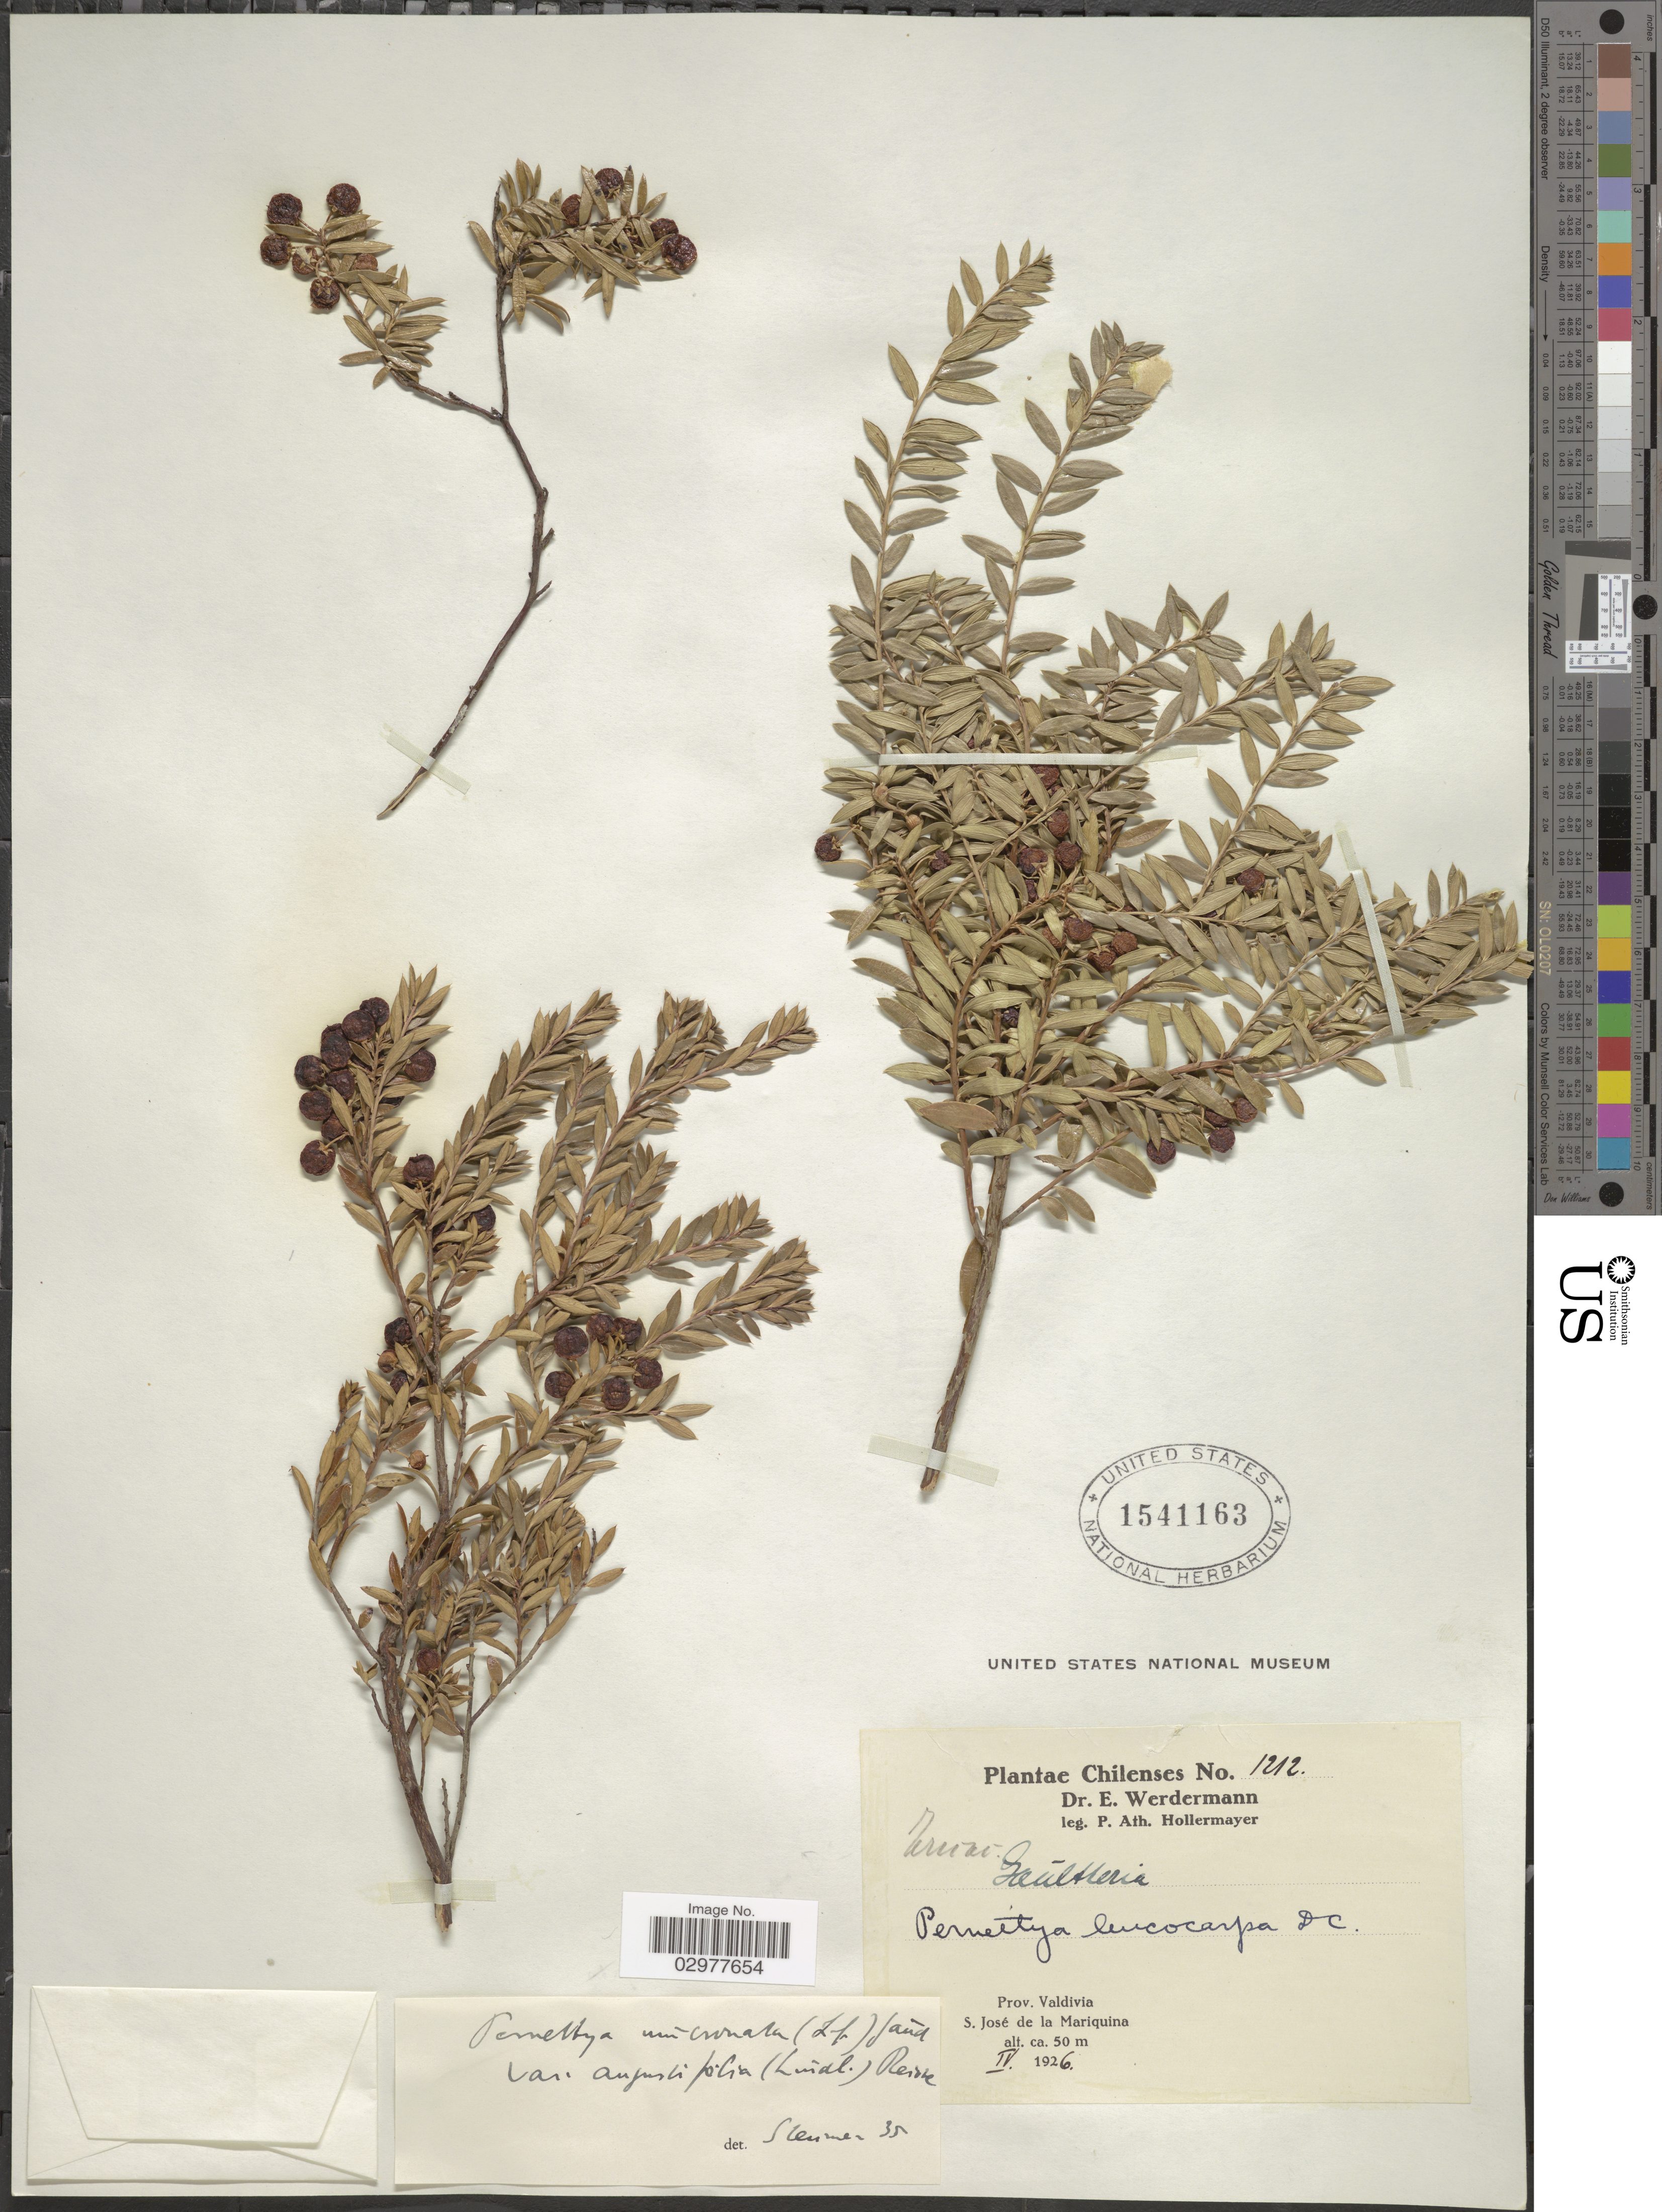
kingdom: Plantae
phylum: Tracheophyta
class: Magnoliopsida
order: Ericales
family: Ericaceae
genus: Pernettya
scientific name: Pernettya mucronata var. angustifolia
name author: (Lindl.) Reiche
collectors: P. Hollermayer & E. Werdermann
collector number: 1212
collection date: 1926-04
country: Chile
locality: Prov. Valdivia, S. José de la Mariquina.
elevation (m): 50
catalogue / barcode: US 1541163